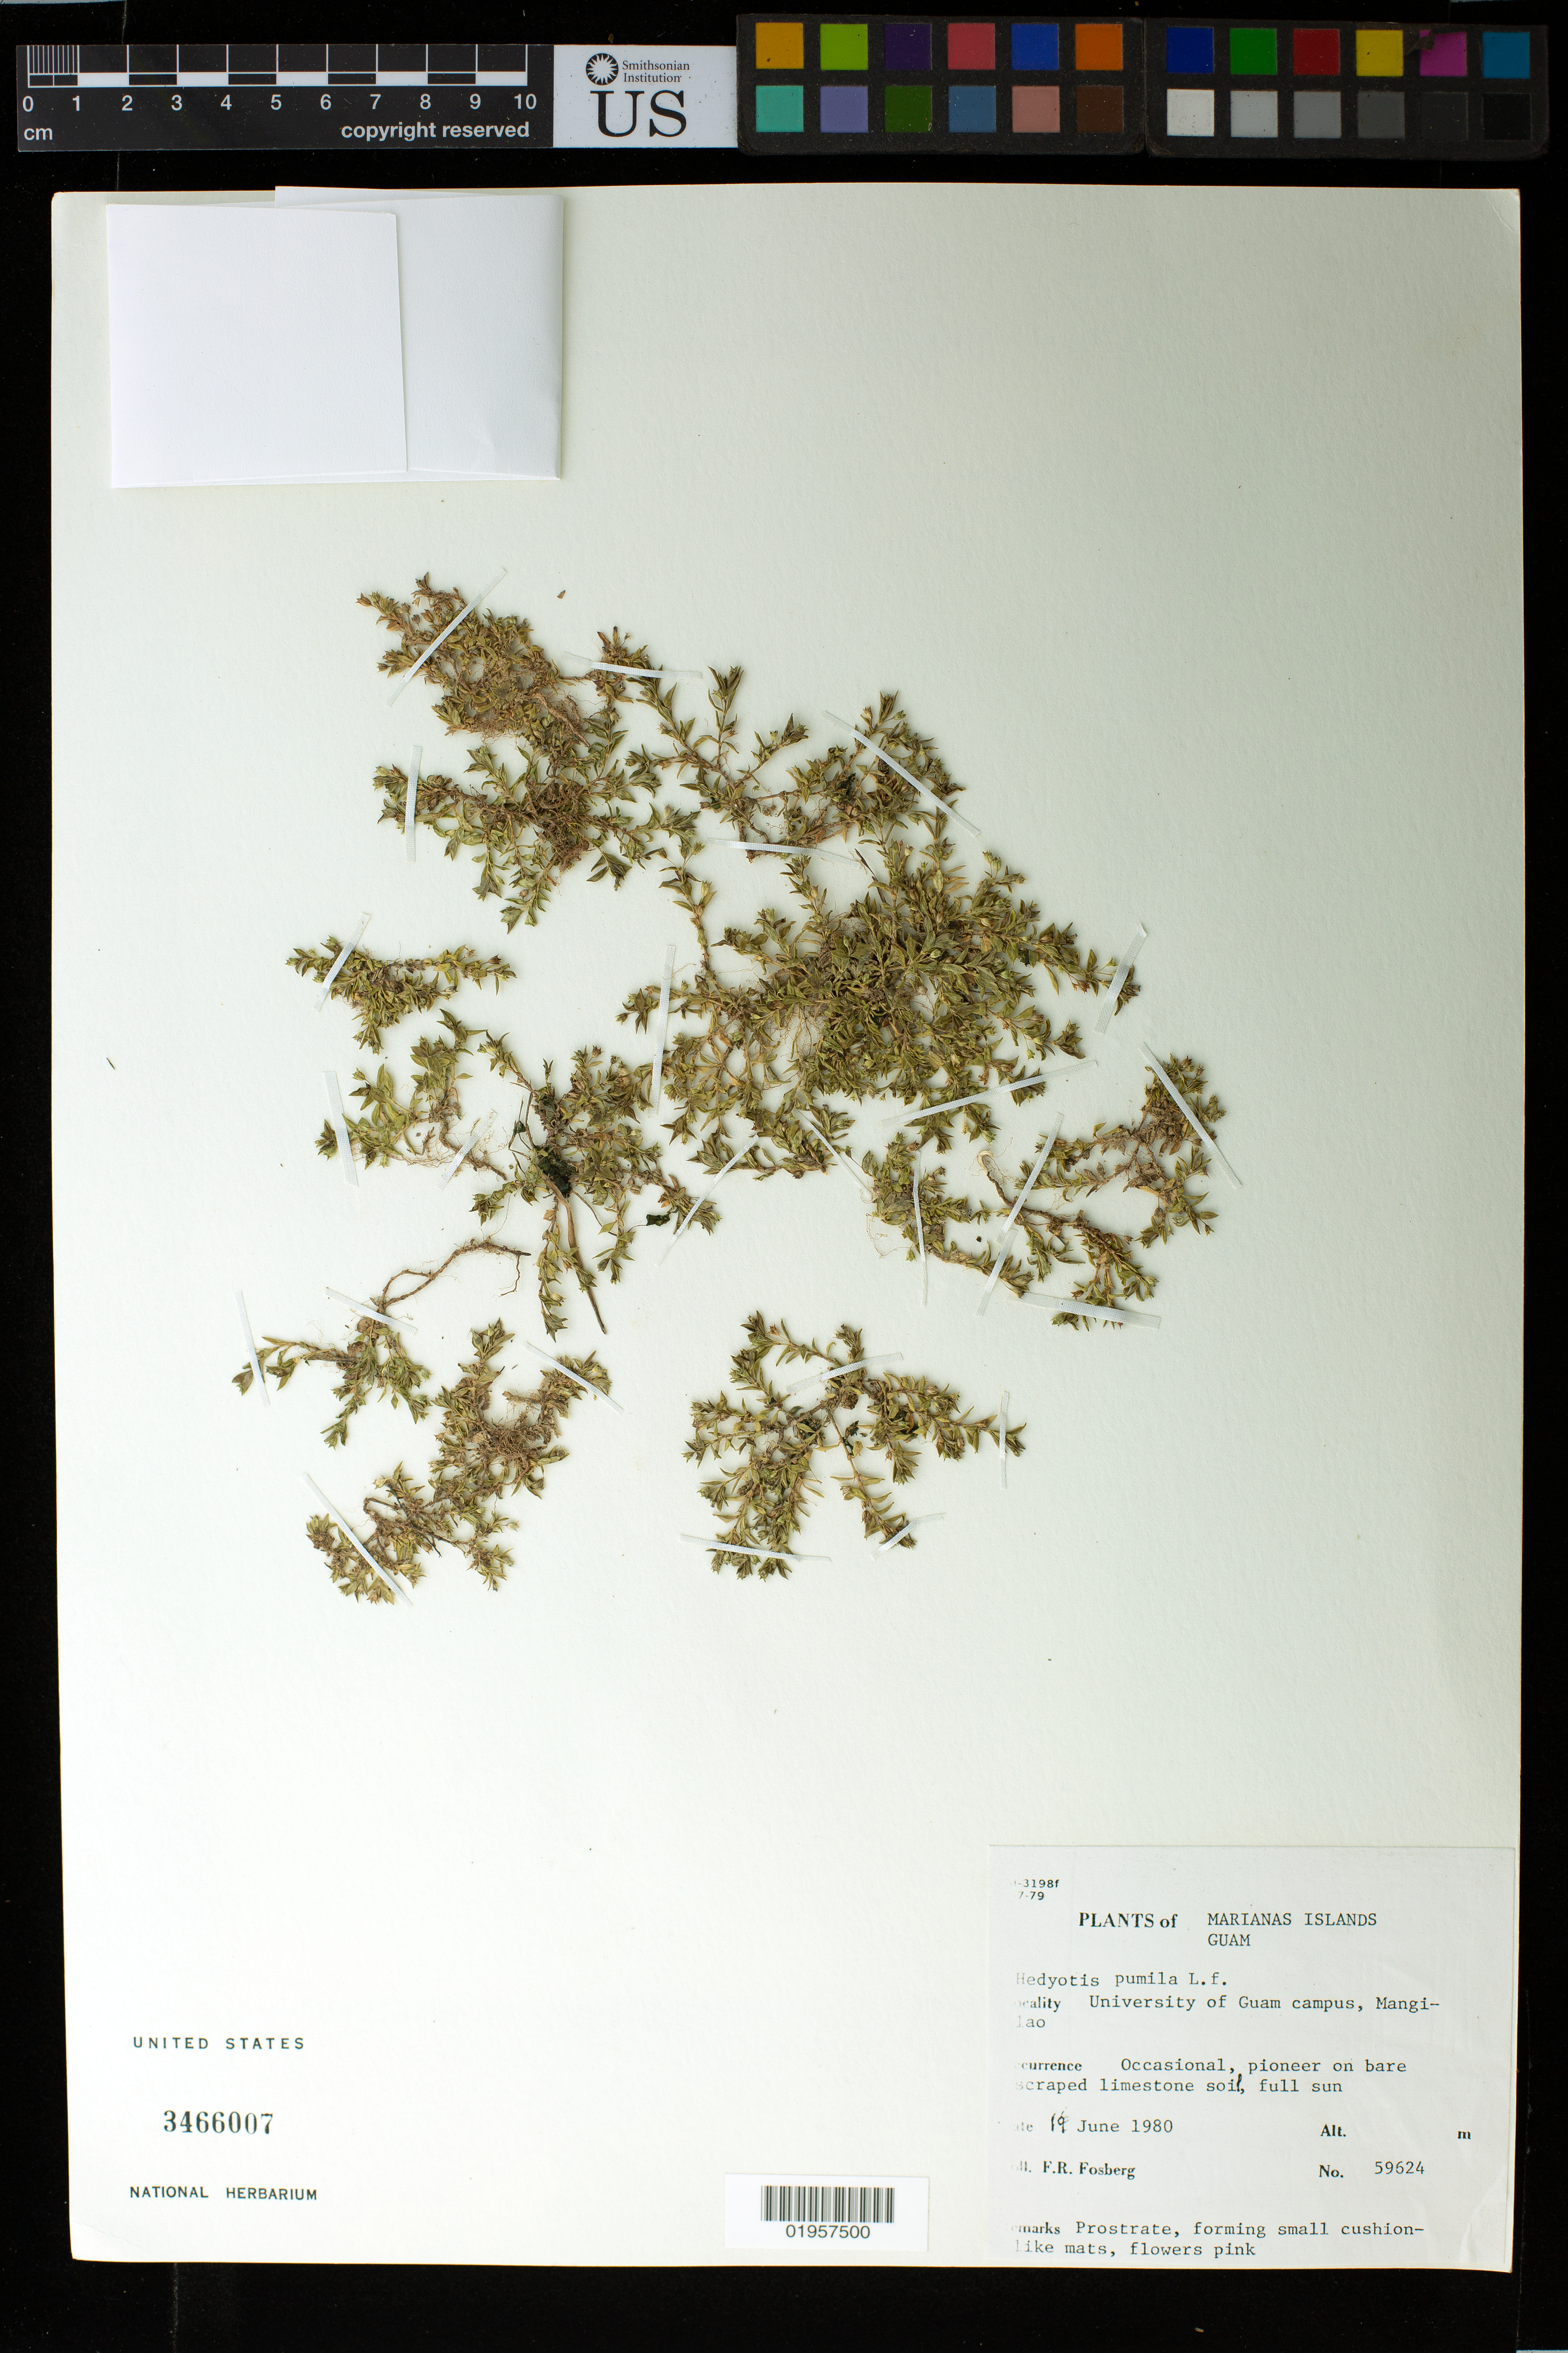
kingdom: Plantae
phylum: Tracheophyta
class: Magnoliopsida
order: Gentianales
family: Rubiaceae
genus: Oldenlandia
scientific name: Oldenlandia pumila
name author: (L. f.) DC.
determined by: Wagner, W. L., (BOT), Smithsonian Institution - National Museum of Natural History (UNITED STATES)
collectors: F. R. Fosberg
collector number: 59624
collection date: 1980-06-19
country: Guam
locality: Marianas Islands. University of Guam campus, Mangilao.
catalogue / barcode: US 3466007